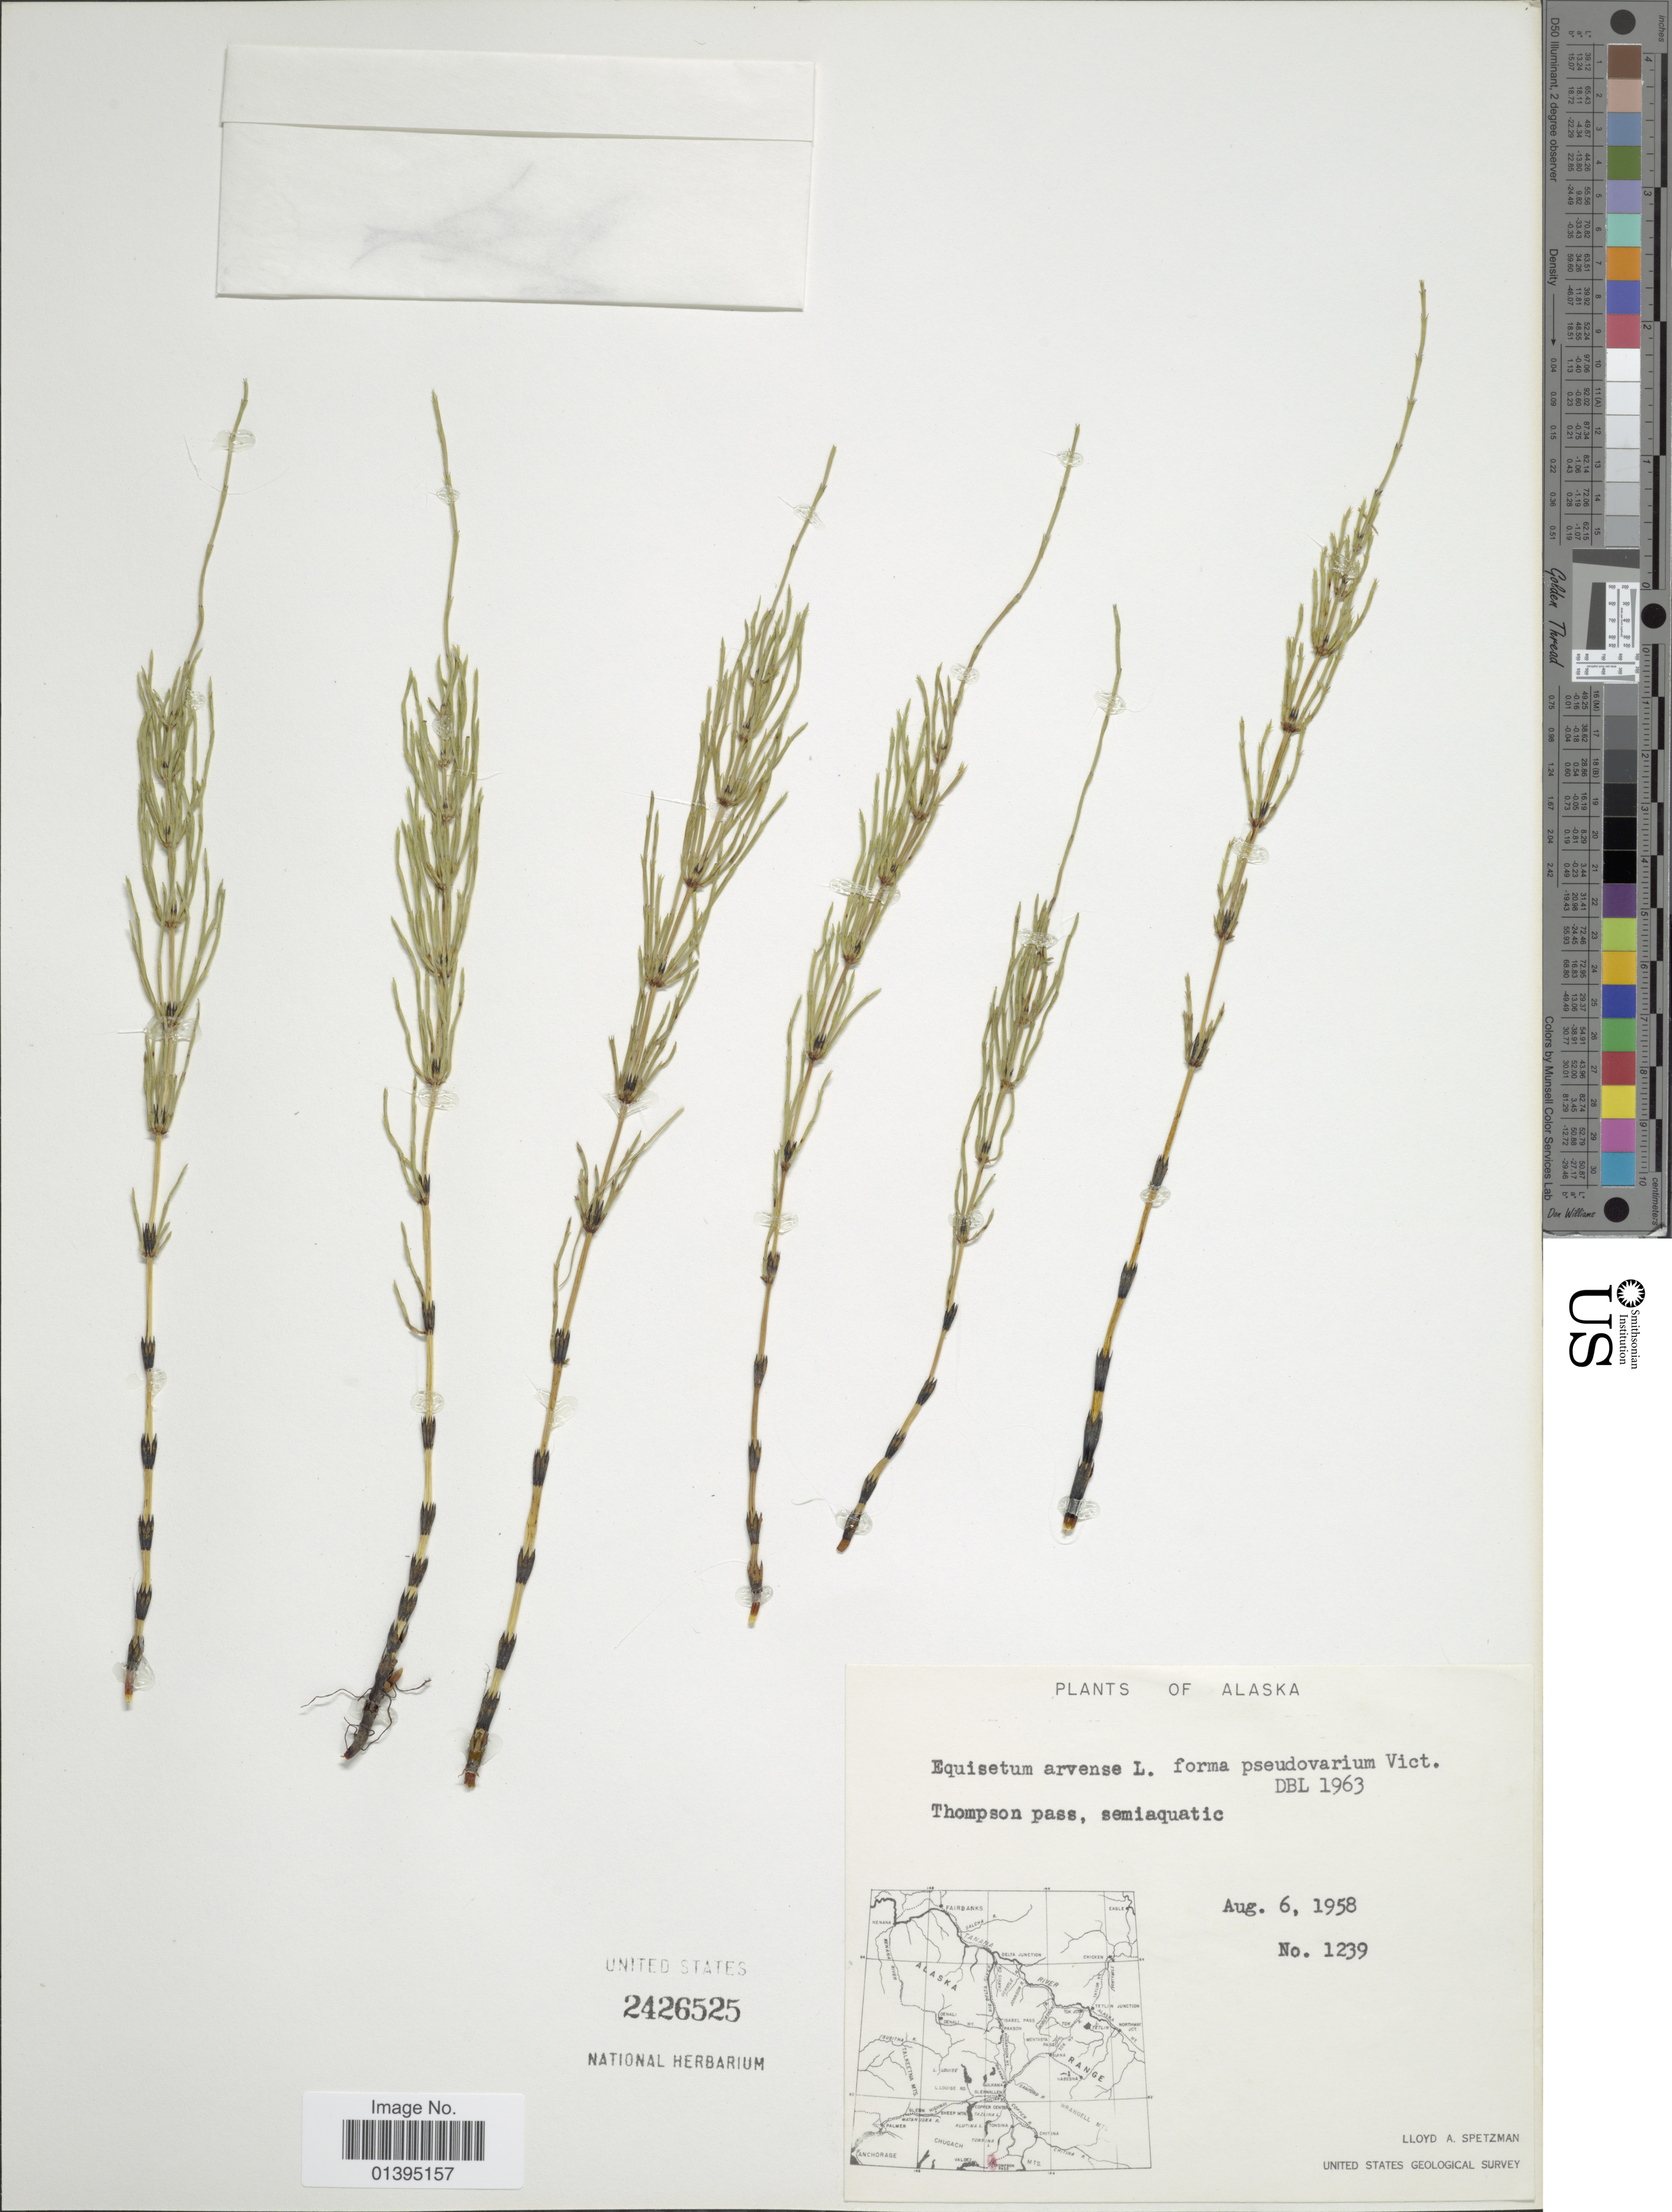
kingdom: Plantae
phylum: Tracheophyta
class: Polypodiopsida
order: Equisetales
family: Equisetaceae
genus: Equisetum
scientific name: Equisetum arvense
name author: L.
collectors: L. Spetzman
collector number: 1239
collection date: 1958-08-06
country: United States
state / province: Alaska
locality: Thompson pass, semiaquatic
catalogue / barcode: US 2426525